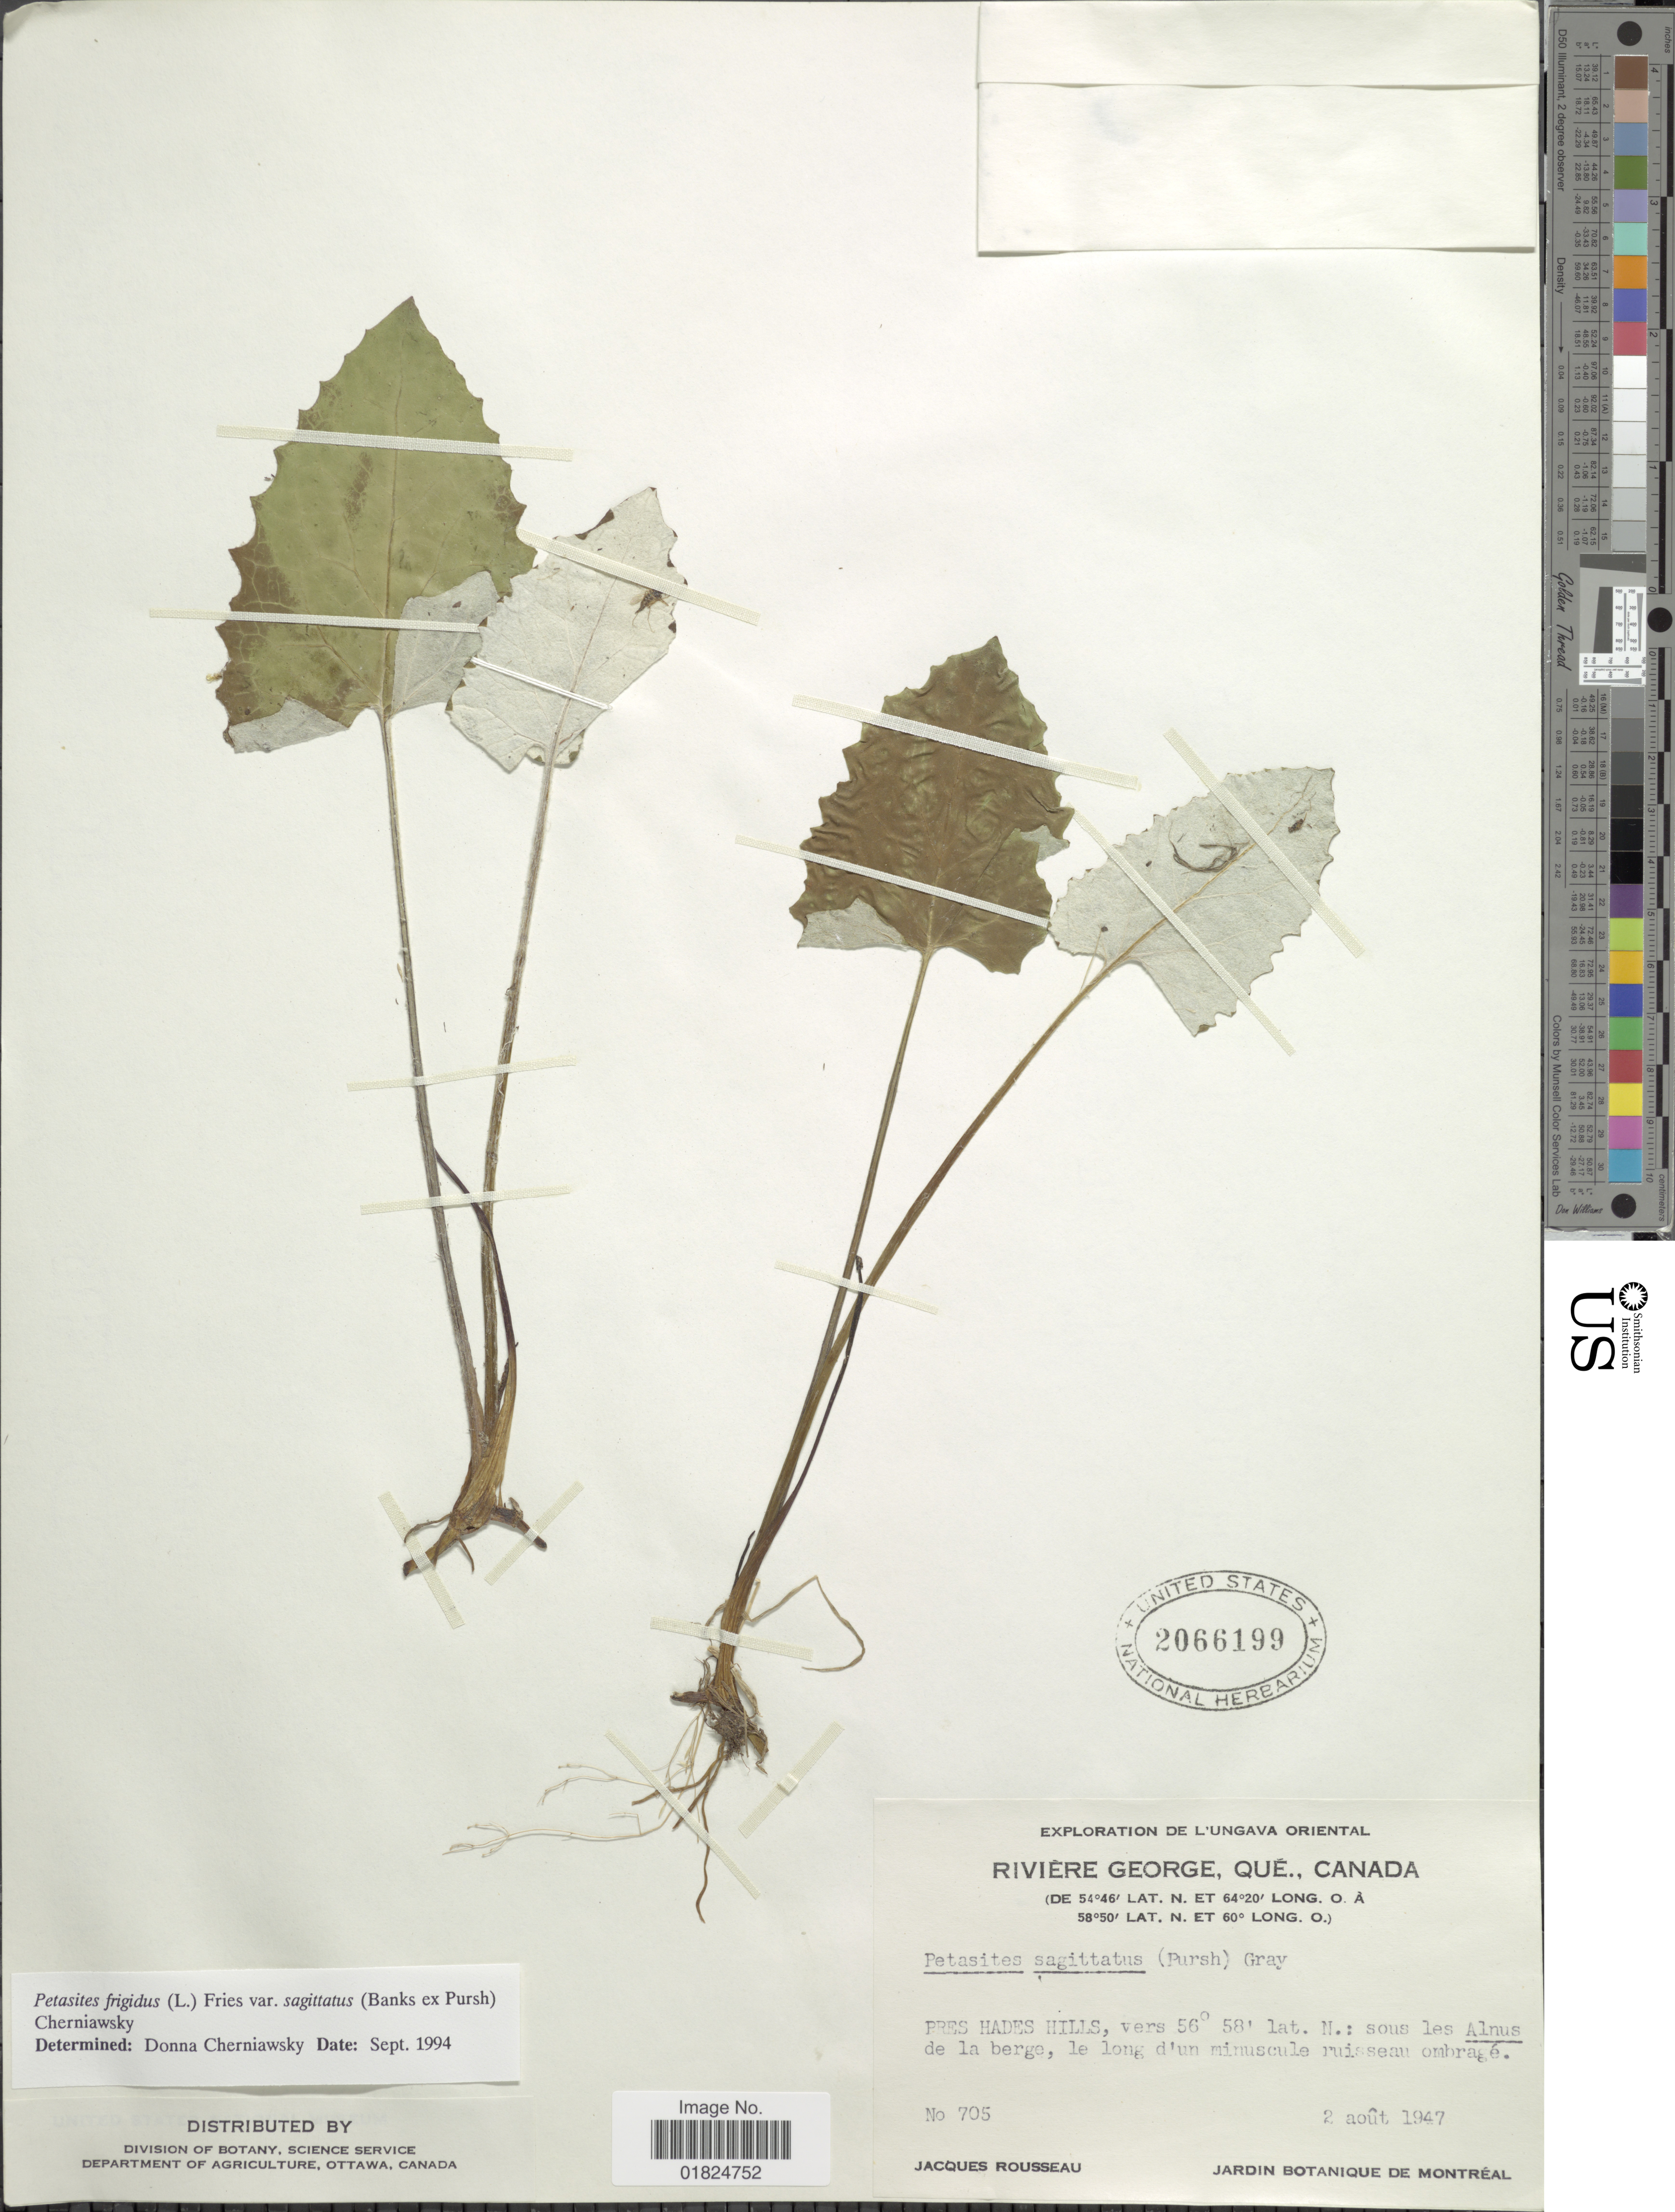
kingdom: Plantae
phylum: Tracheophyta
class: Magnoliopsida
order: Asterales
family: Asteraceae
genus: Petasites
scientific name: Petasites frigidus var. sagittatus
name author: (Banks ex Pursh) Cherniawsky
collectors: J. Rousseau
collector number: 705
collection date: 1947-08-02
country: Canada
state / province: Quebec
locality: Quebec. Riviere George, Que., Canada. pres Hades Hills, sous les Alnus de la berge, le long d'un minuscule ruisseau ombrage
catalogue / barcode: US 2066199